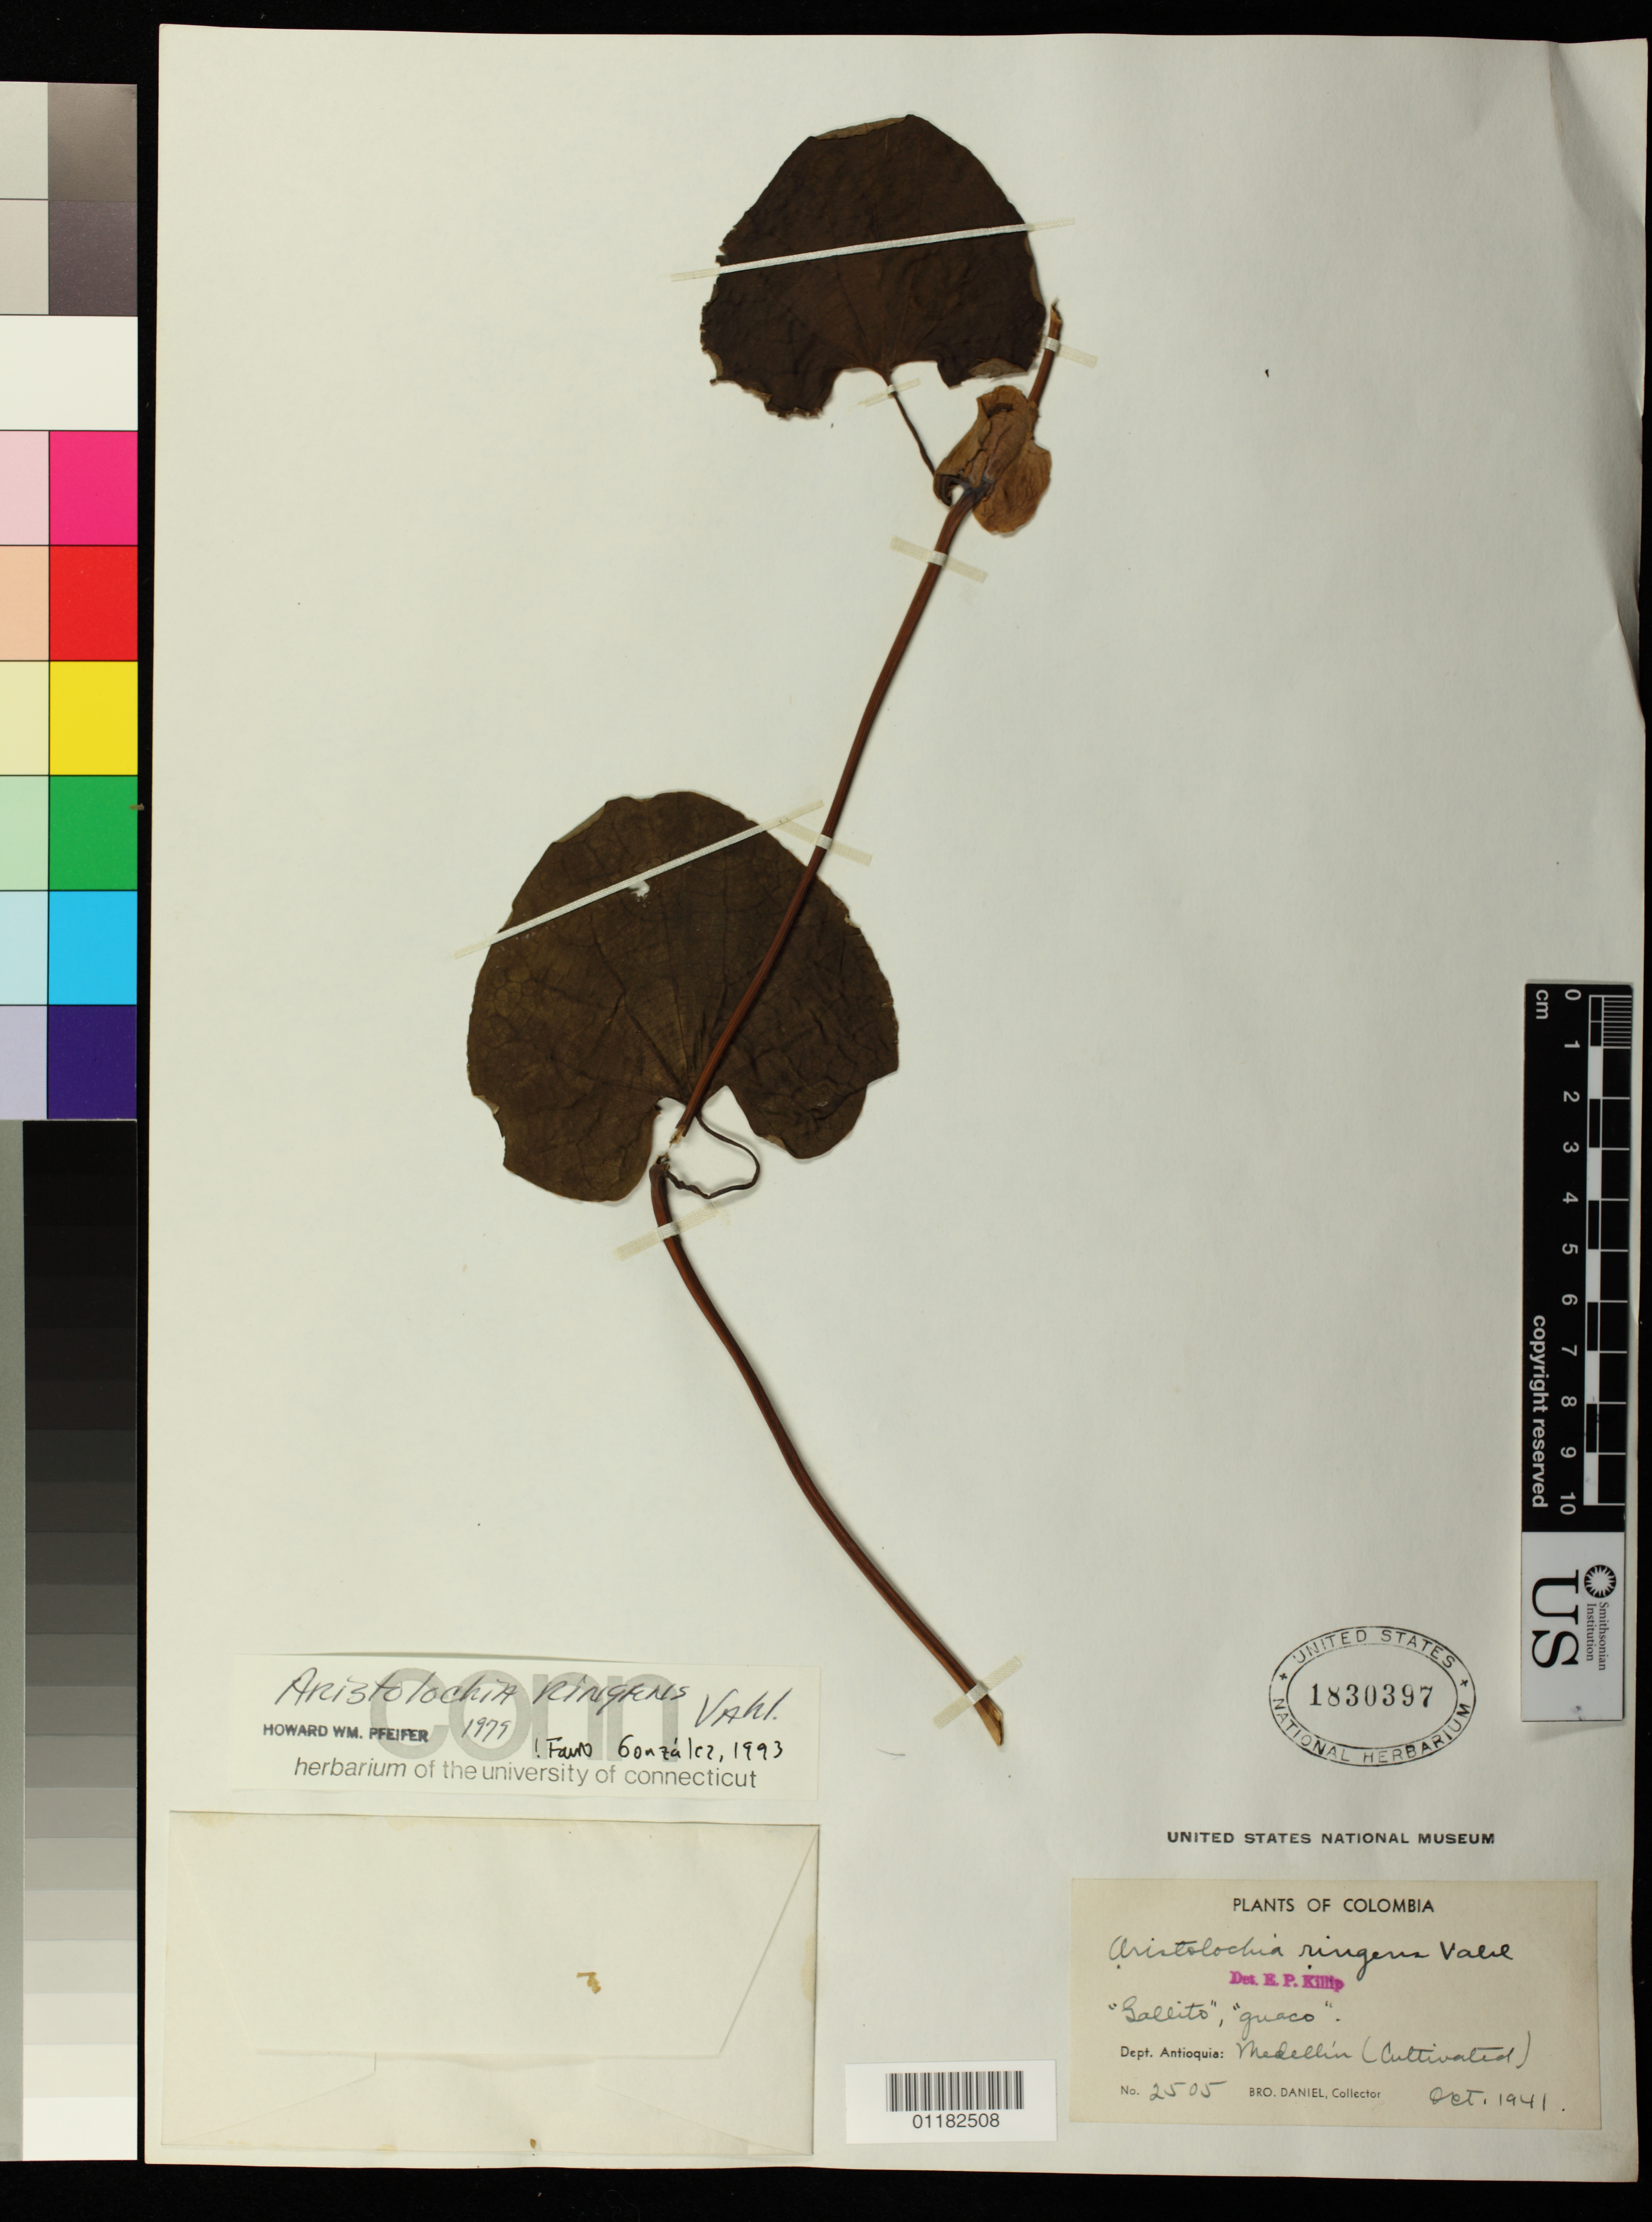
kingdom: Plantae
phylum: Tracheophyta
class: Magnoliopsida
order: Piperales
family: Aristolochiaceae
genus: Aristolochia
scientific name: Aristolochia ringens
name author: Vahl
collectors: Bro. Daniel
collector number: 2505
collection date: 1941-10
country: Colombia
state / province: Antioquia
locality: Medellín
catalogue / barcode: US 1830397